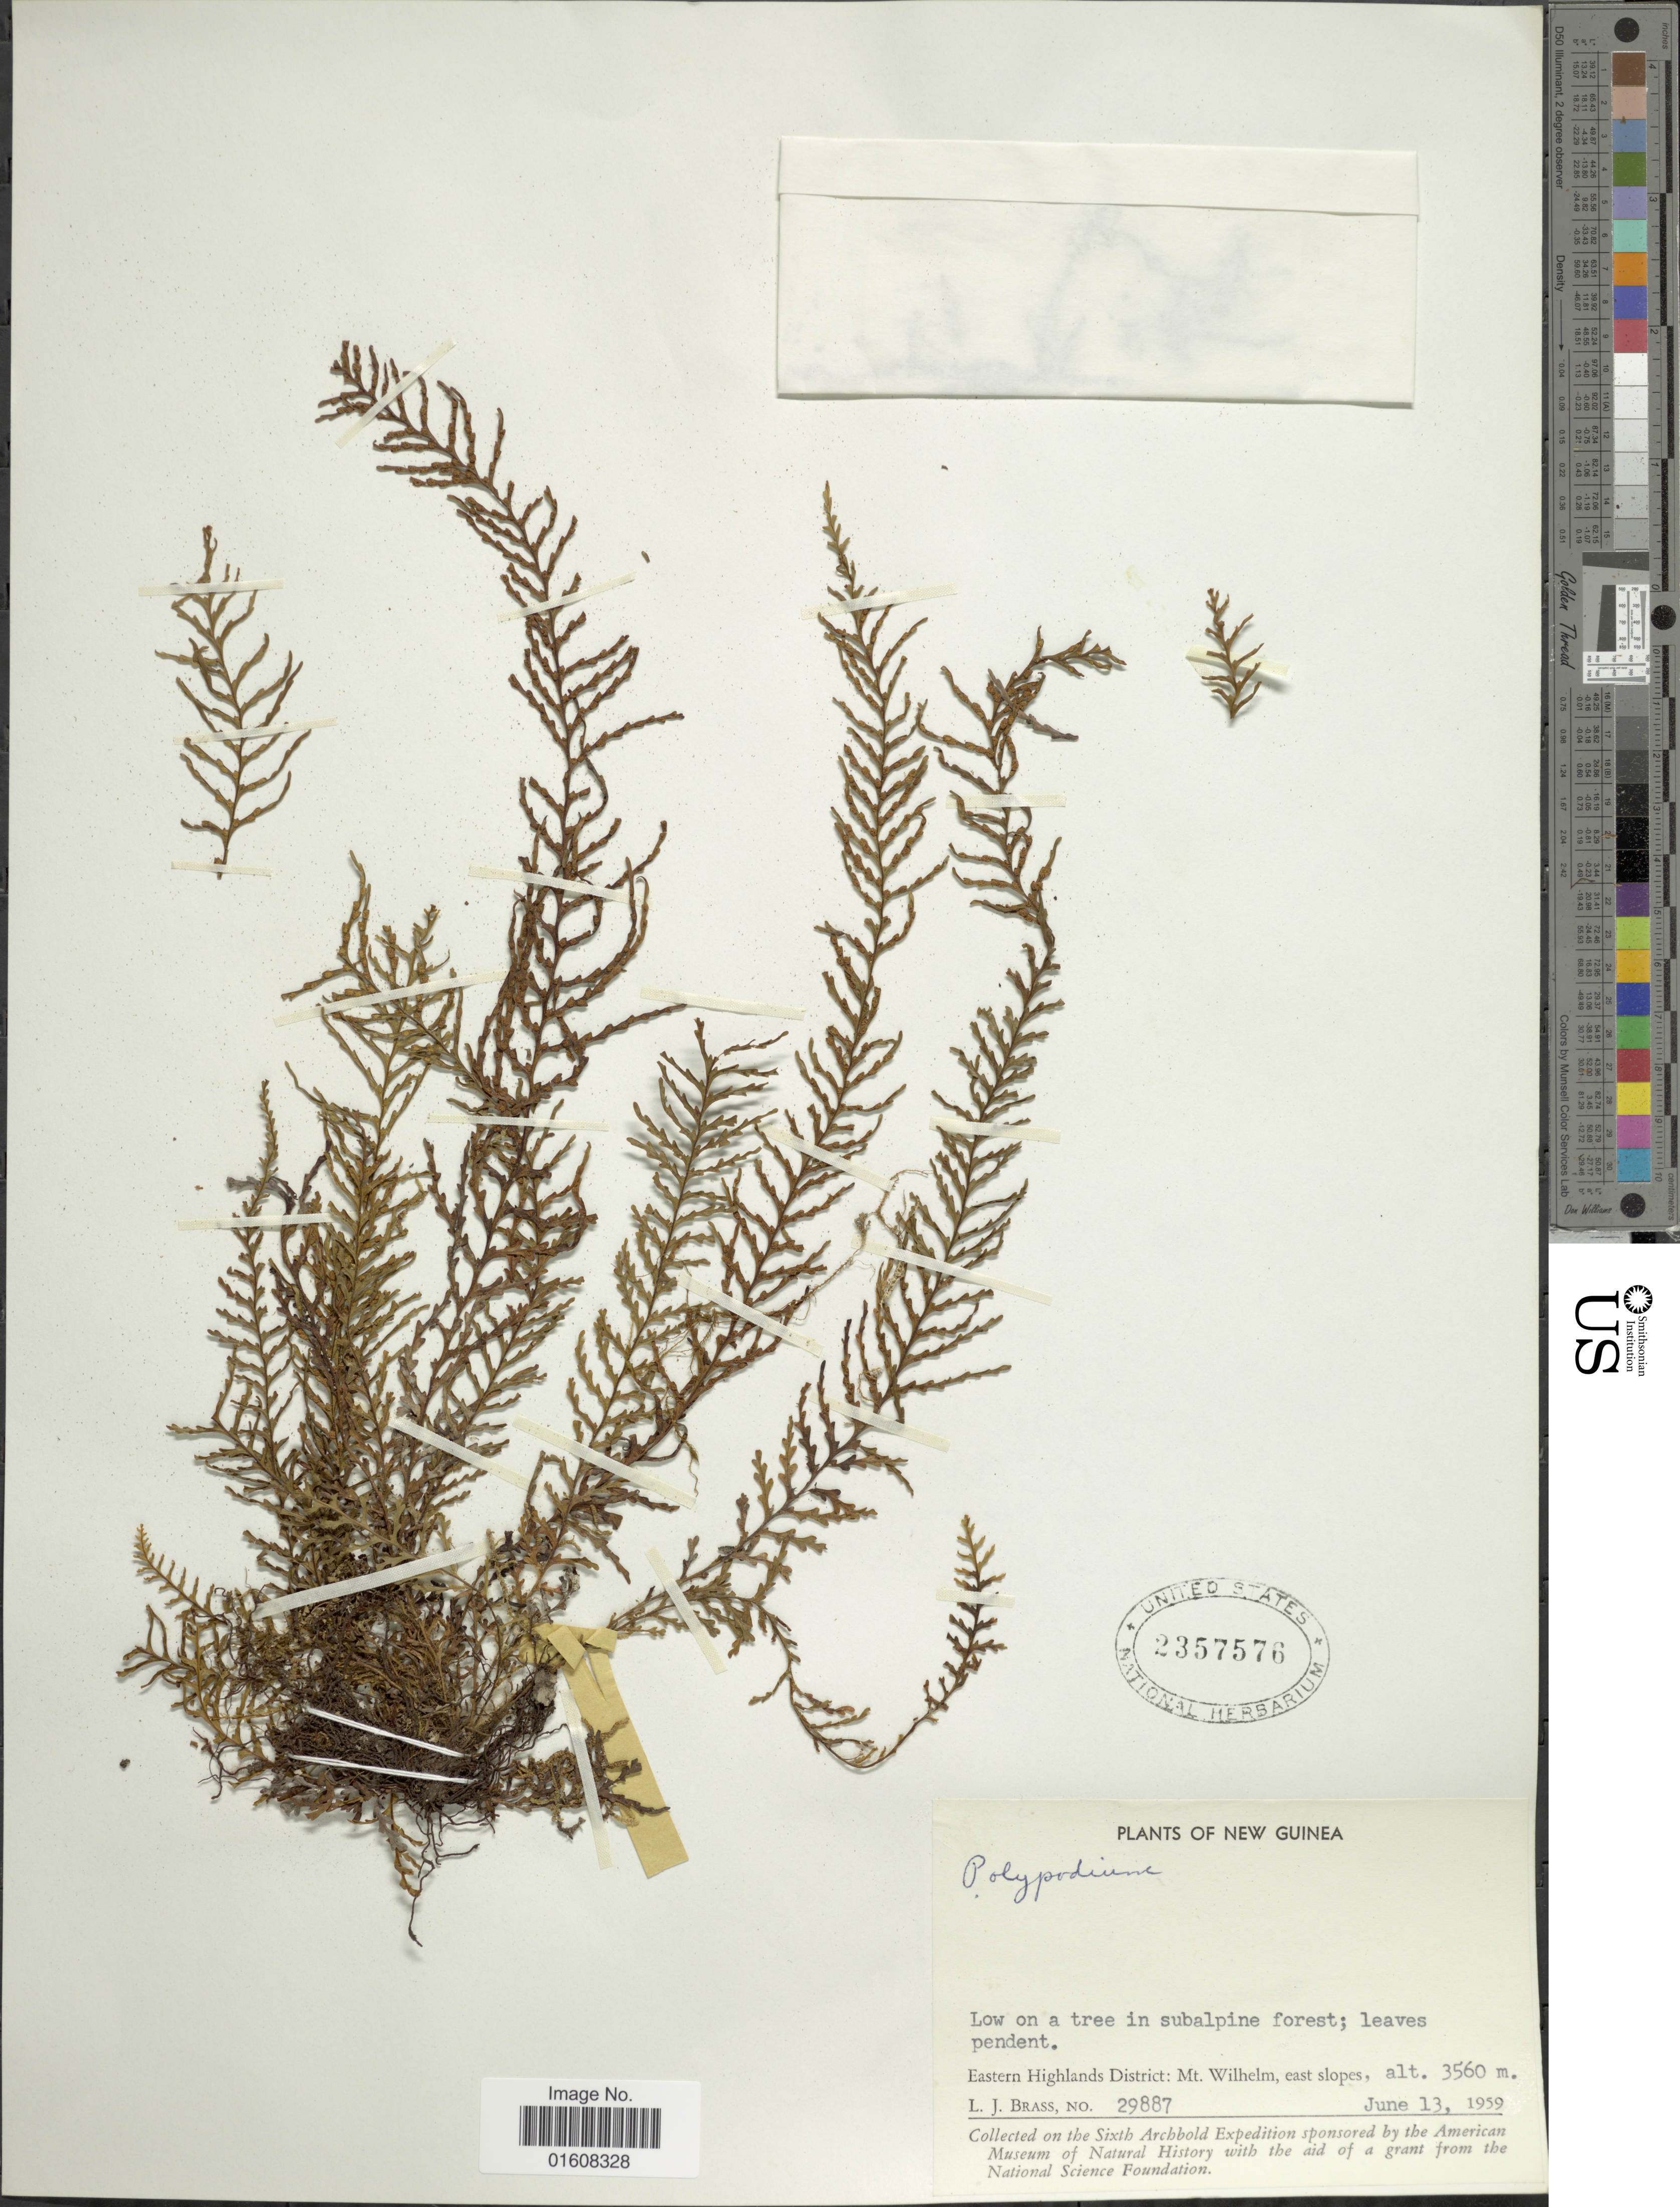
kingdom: Plantae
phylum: Tracheophyta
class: Polypodiopsida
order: Polypodiales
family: Polypodiaceae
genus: Grammitis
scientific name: Grammitis sp.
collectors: L. J. Brass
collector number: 29887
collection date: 1959-06-13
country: Papua New Guinea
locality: New Guinea. Eastern Highlands District: Mt. Wilhelm, east slopes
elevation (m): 3560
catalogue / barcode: US 2357576